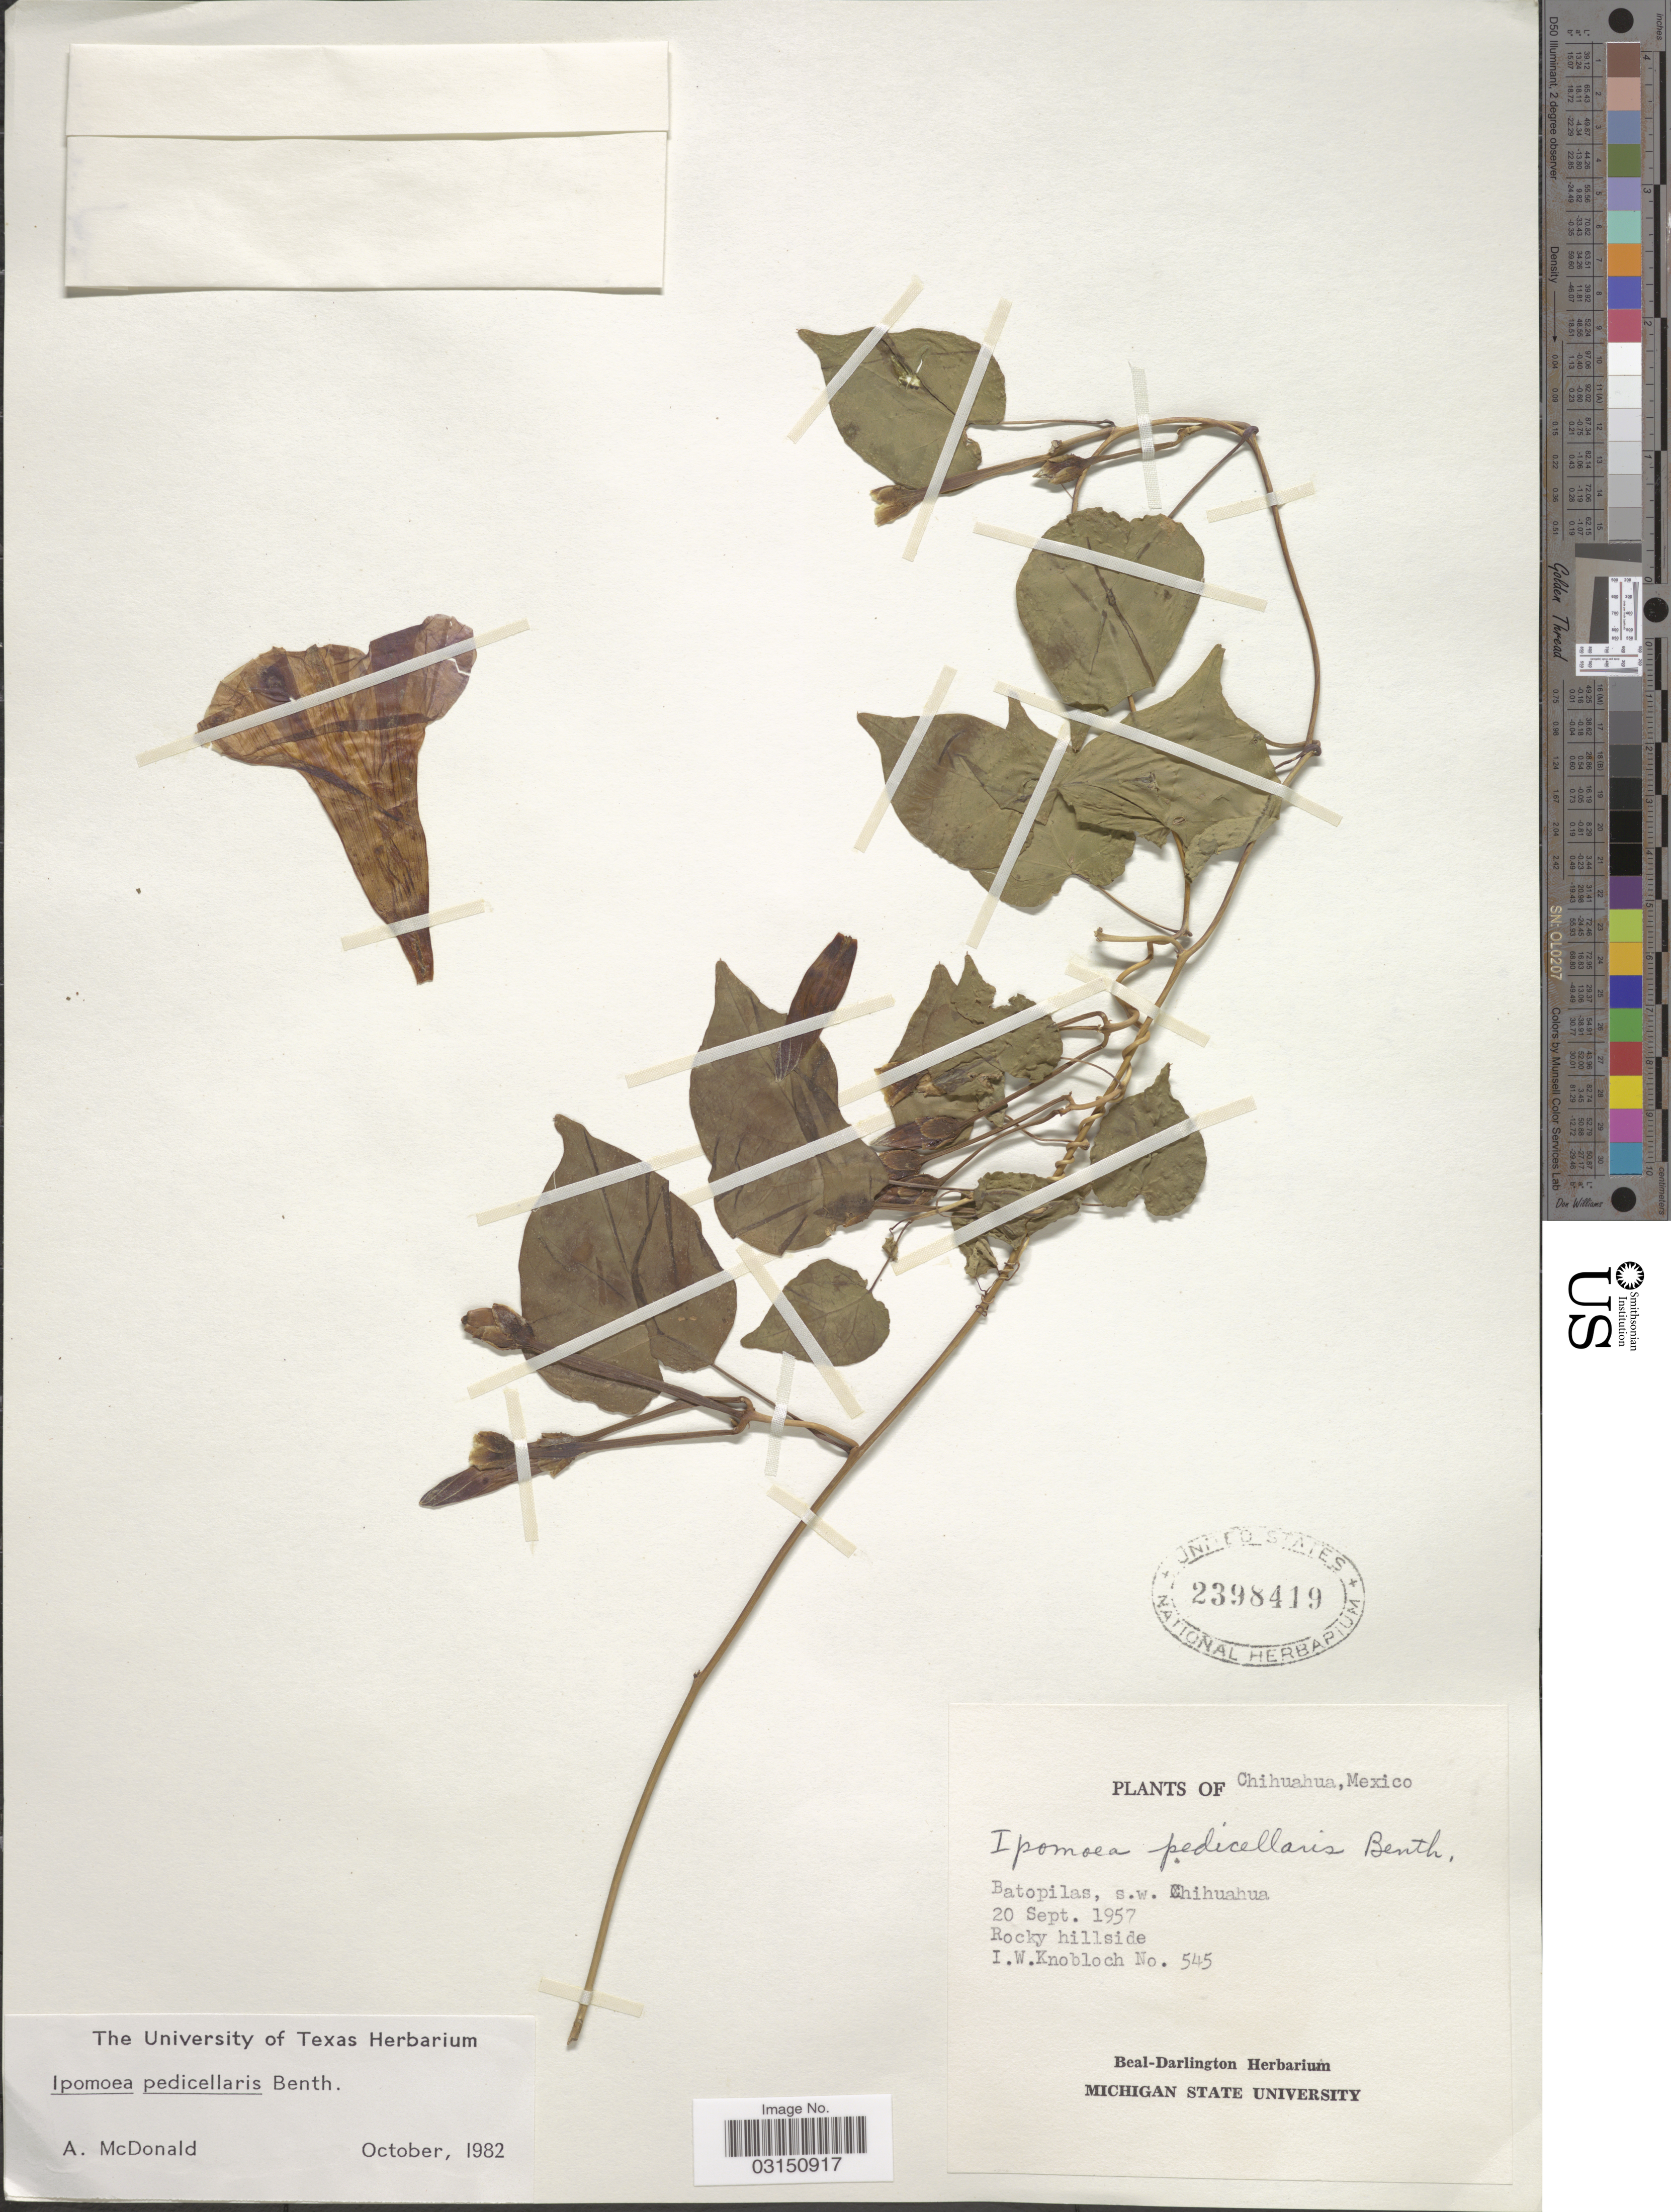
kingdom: Plantae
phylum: Tracheophyta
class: Magnoliopsida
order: Solanales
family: Convolvulaceae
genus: Ipomoea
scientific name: Ipomoea pedicellaris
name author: Benth.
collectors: I. W. Knobloch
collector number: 545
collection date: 1957-09-20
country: Mexico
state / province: Chihuahua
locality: Batopilas, s.w. Chihuahua.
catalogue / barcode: US 2398419